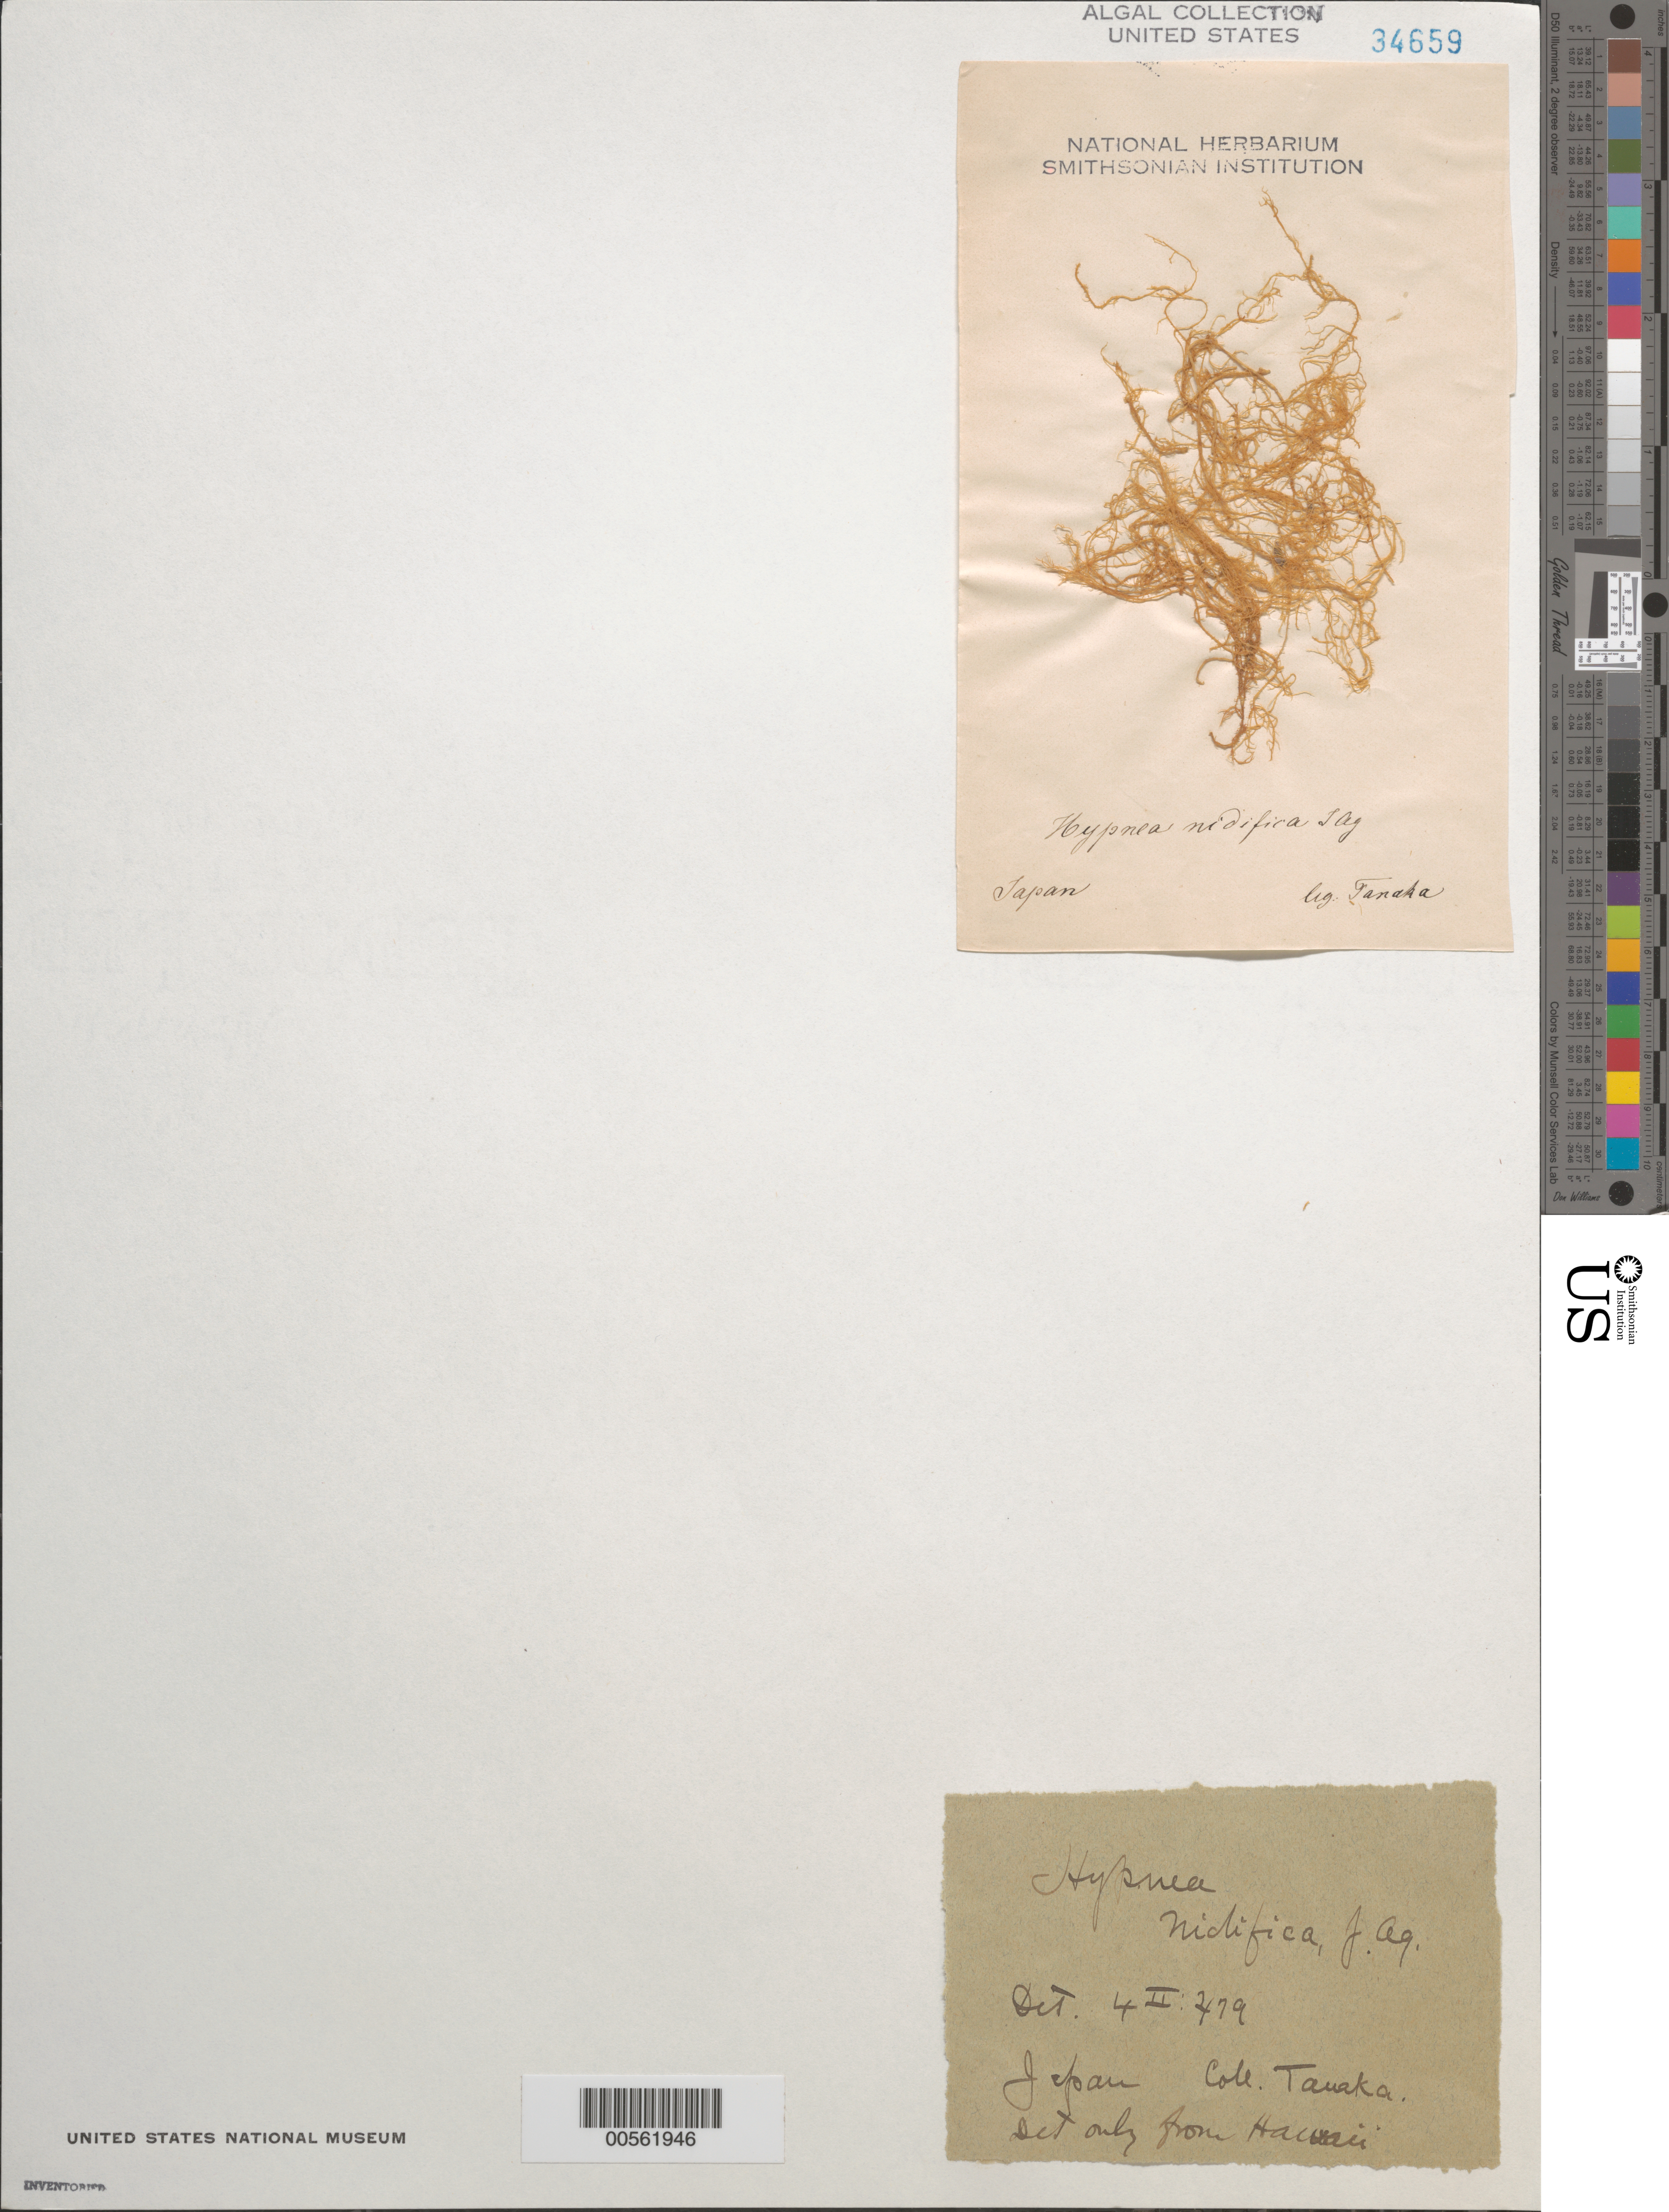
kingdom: Plantae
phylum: Rhodophyta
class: Florideophyceae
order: Gigartinales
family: Cystocloniaceae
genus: Hypnea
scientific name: Hypnea nidifica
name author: J. Agardh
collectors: T. Tanaka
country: Japan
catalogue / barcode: US 34659